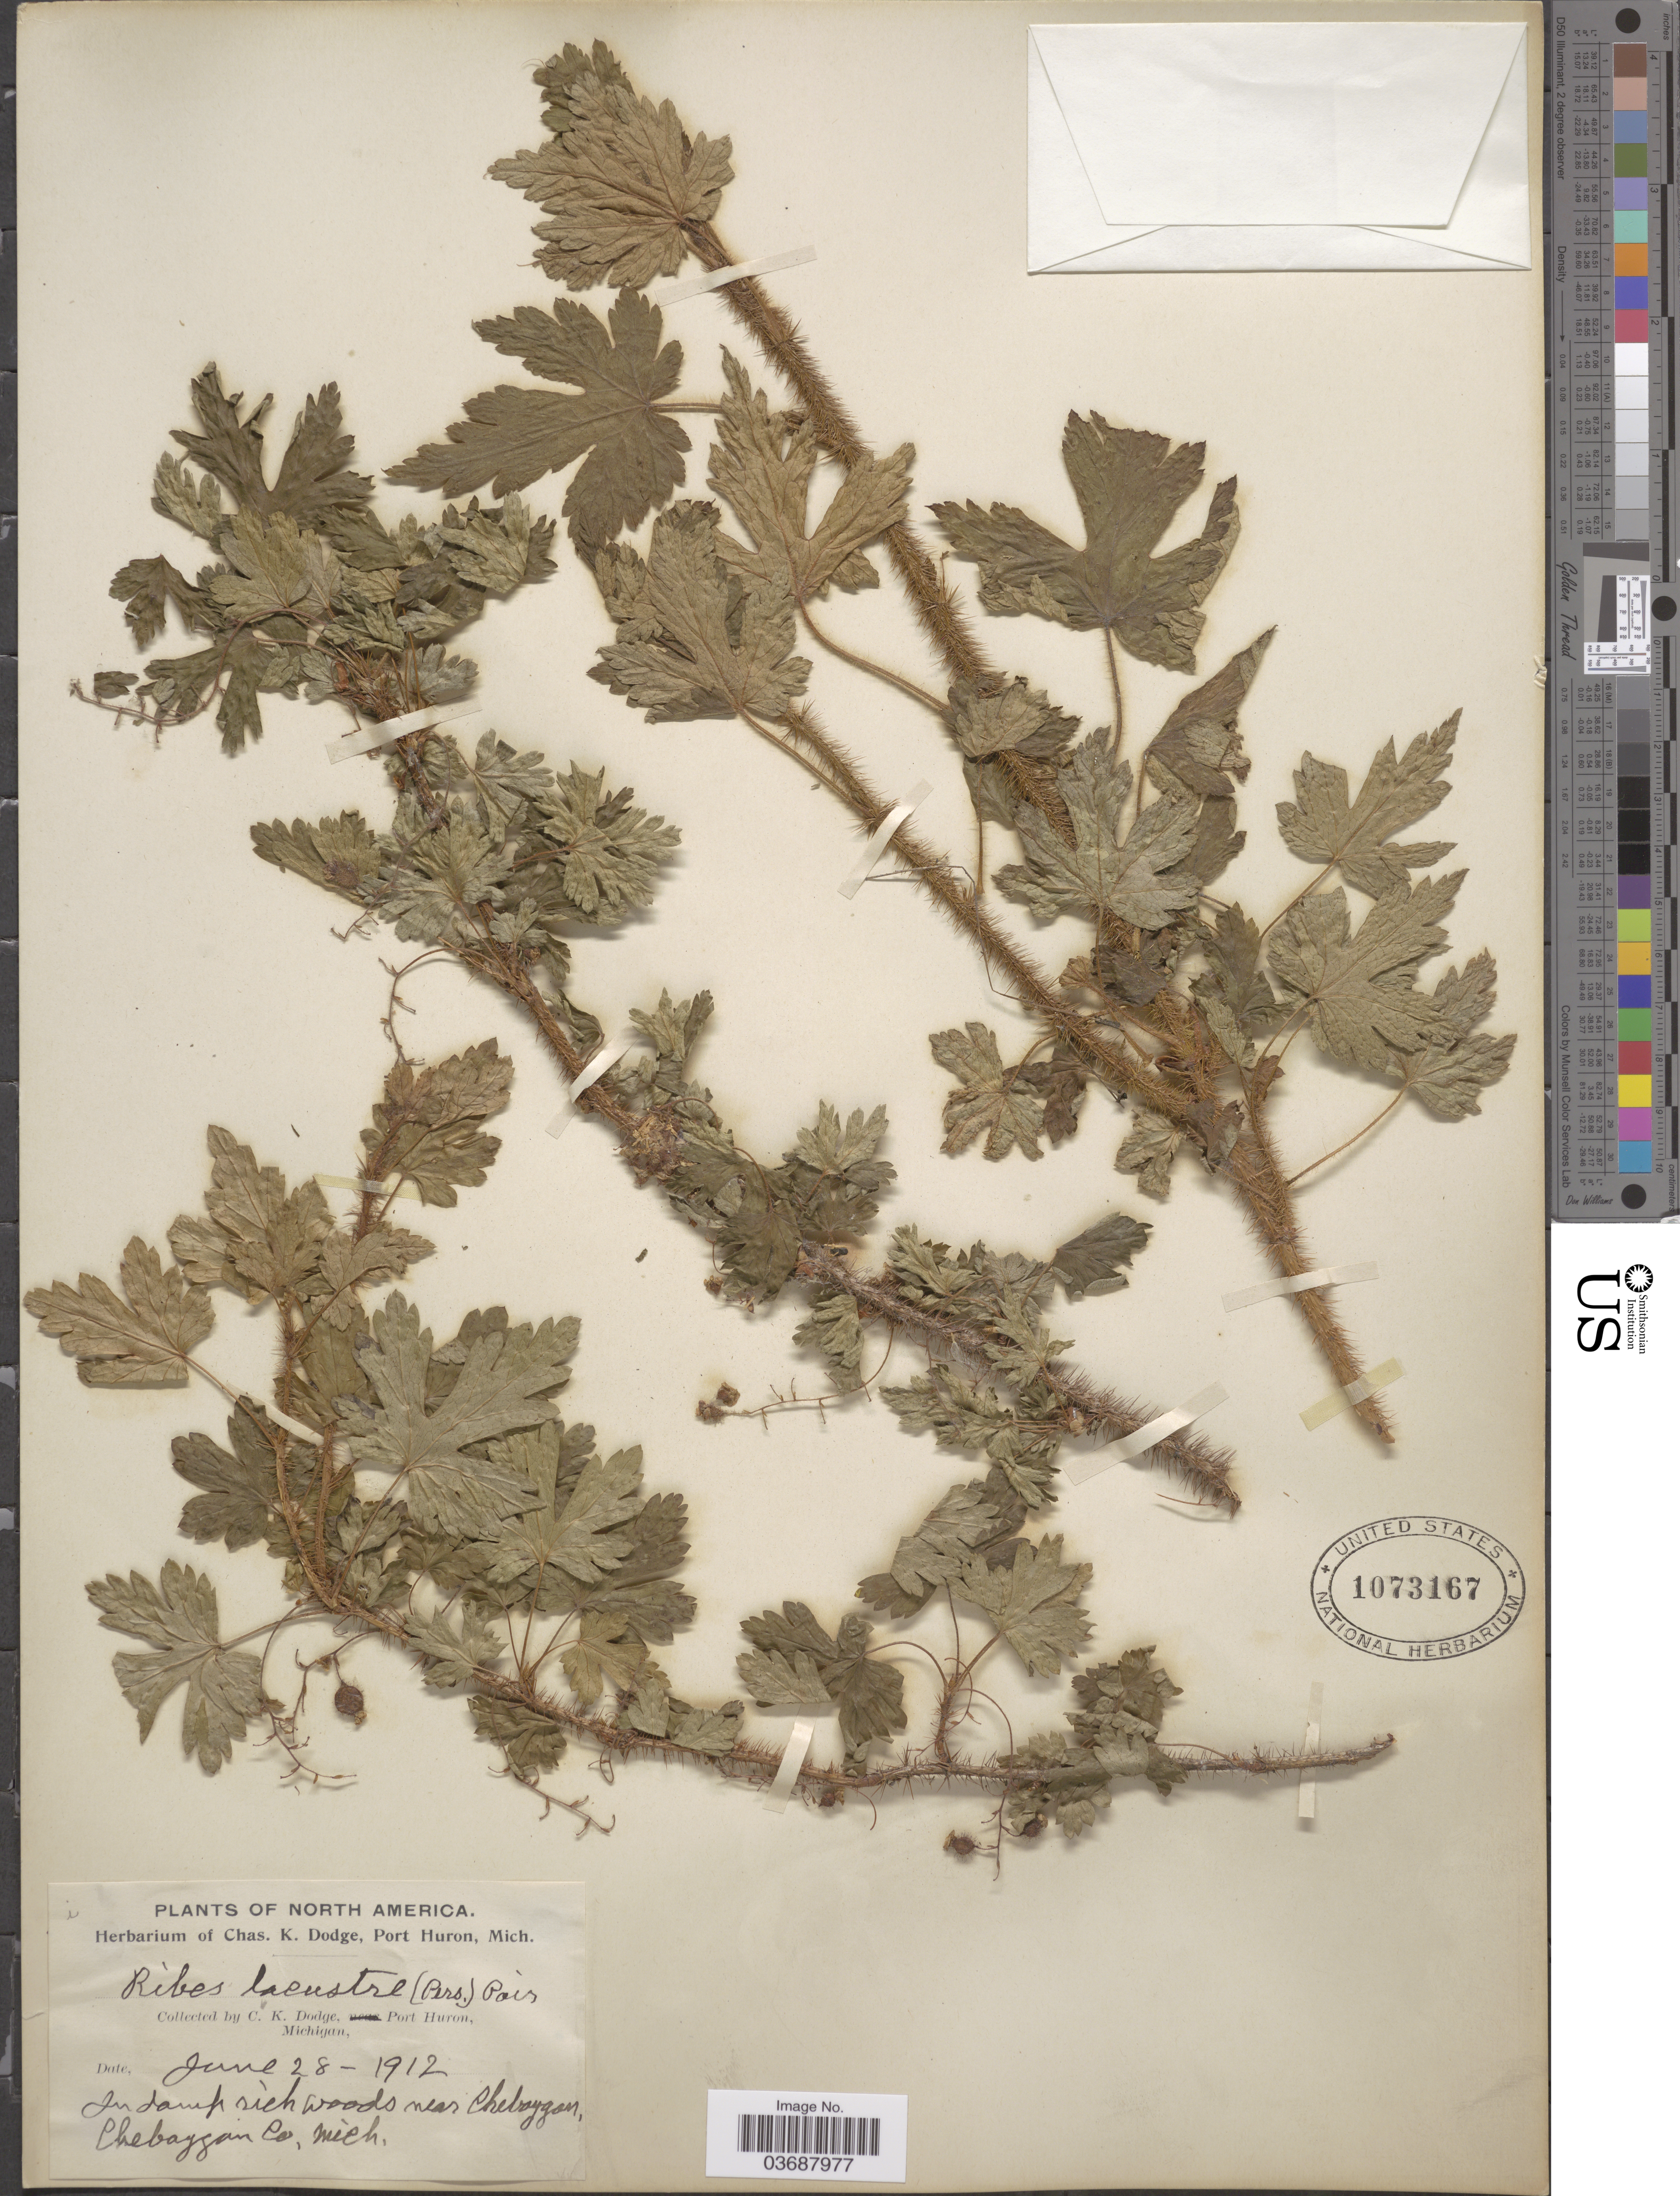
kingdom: Plantae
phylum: Tracheophyta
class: Magnoliopsida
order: Saxifragales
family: Grossulariaceae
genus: Ribes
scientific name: Ribes lacustre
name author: (Pers.) Poir.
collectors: C. Dodge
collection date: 1912-06-28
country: United States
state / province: Michigan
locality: Port Huron. Near Cheboygan, Cheboygan Co.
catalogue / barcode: US 1073167